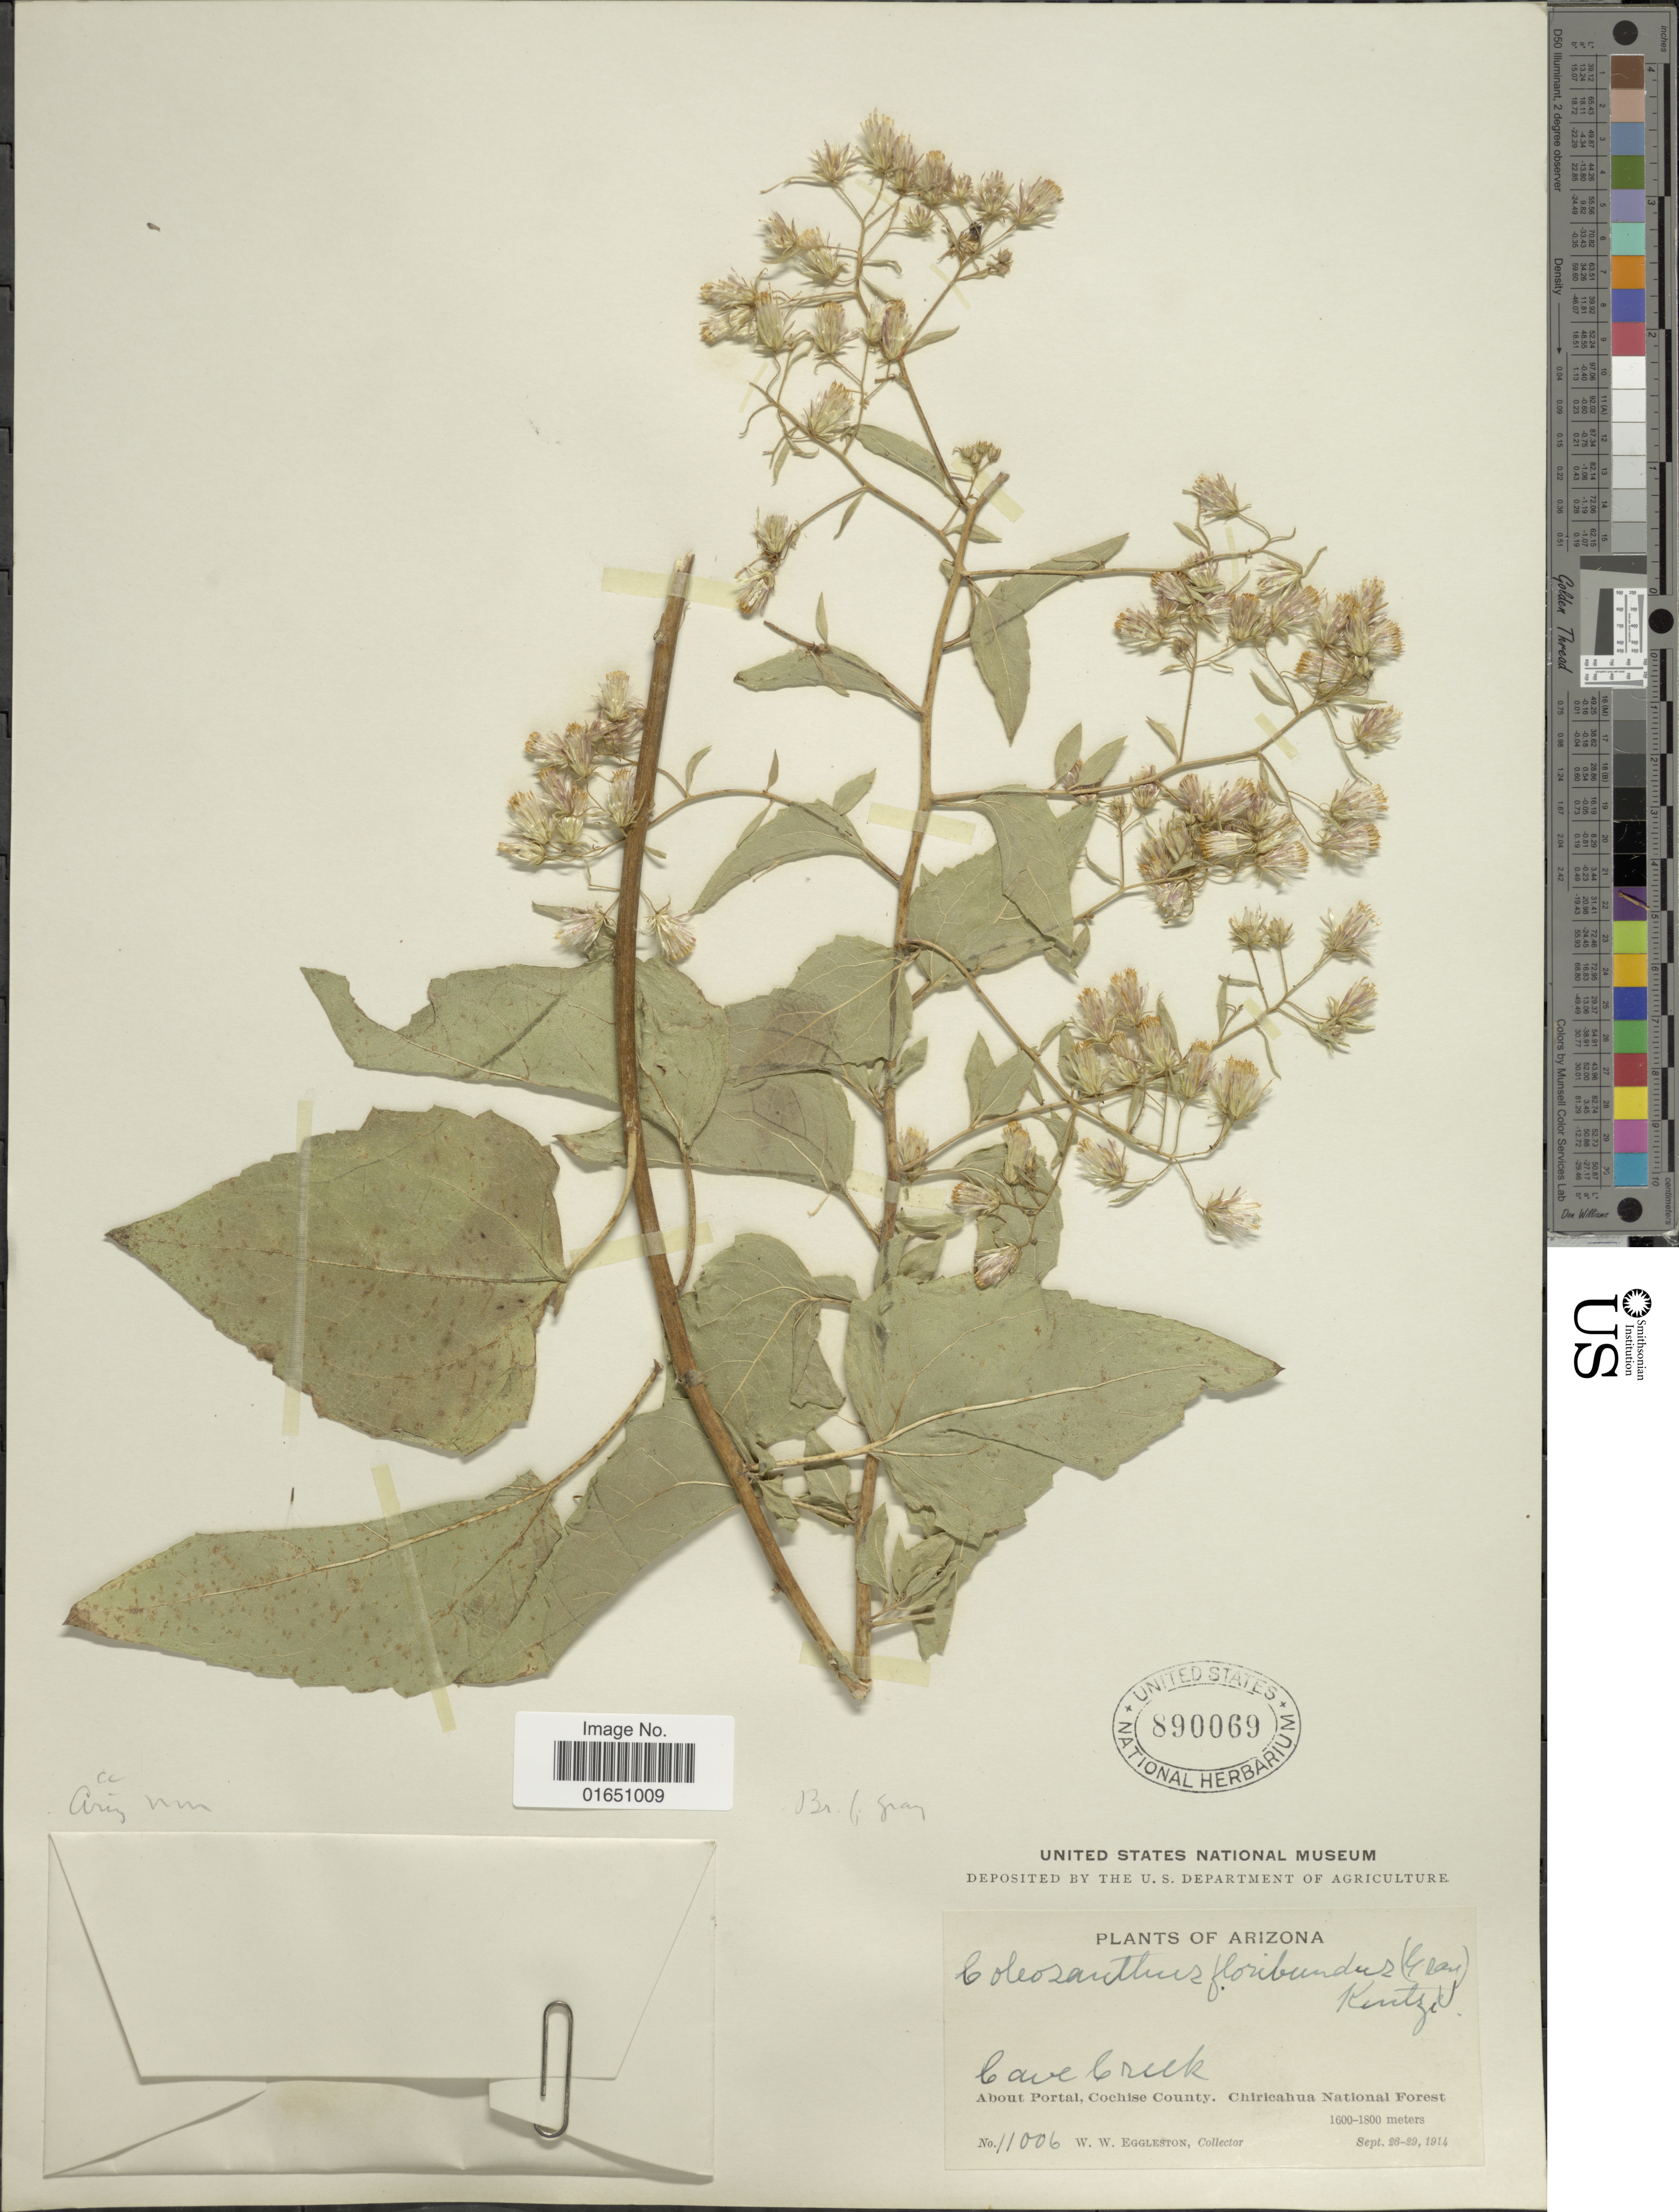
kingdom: Plantae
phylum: Tracheophyta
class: Magnoliopsida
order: Asterales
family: Asteraceae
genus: Brickellia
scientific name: Brickellia floribunda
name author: A. Gray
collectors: W. W. Eggleston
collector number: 11006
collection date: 1914-09-26/1914-09-29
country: United States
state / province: Arizona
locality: Cave Creek, About Portal, Cochise County, Chiricahua National Forest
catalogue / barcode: US 890069